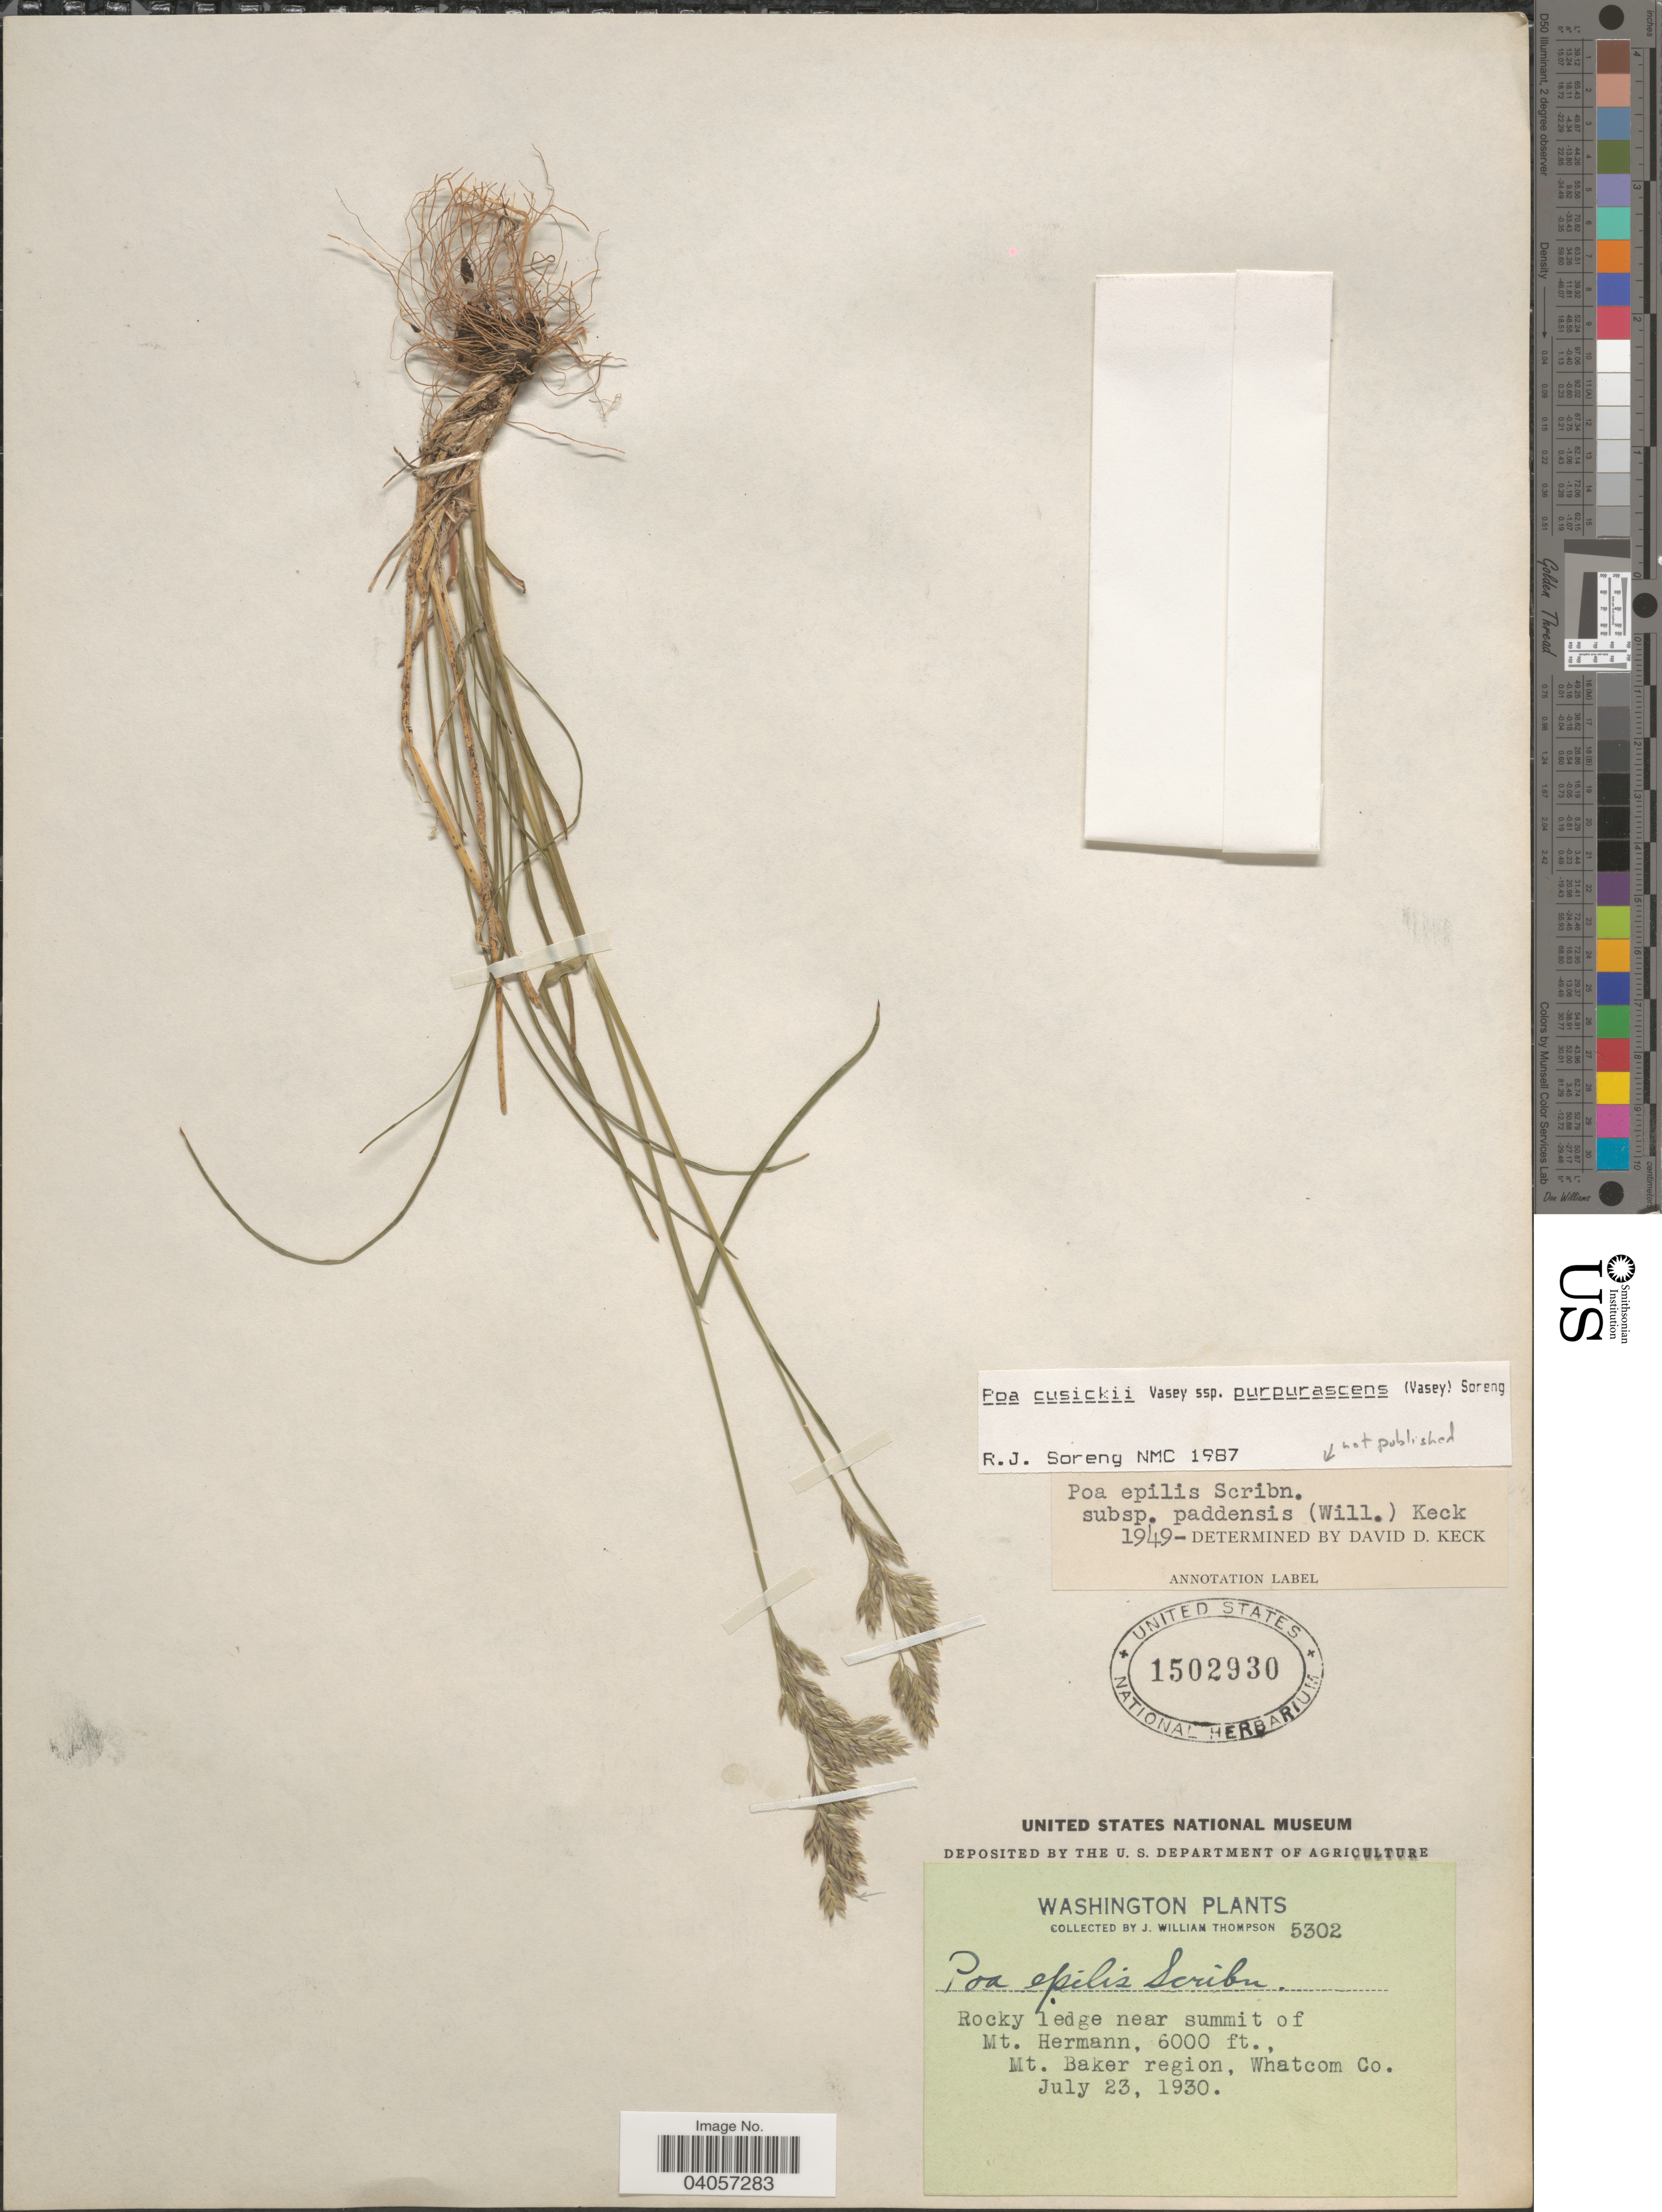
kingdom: Plantae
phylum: Tracheophyta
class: Liliopsida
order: Poales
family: Poaceae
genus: Poa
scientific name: Poa cusickii subsp. purpurascens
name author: (Vasey) Soreng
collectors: J. W. Thompson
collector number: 5302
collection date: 1930-07-23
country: United States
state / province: Washington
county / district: Whatcom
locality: Rocky ledge near summit of Mt. Hermann, Mt. Baker region, Whatcom Co.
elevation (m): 1829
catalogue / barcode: US 1502930